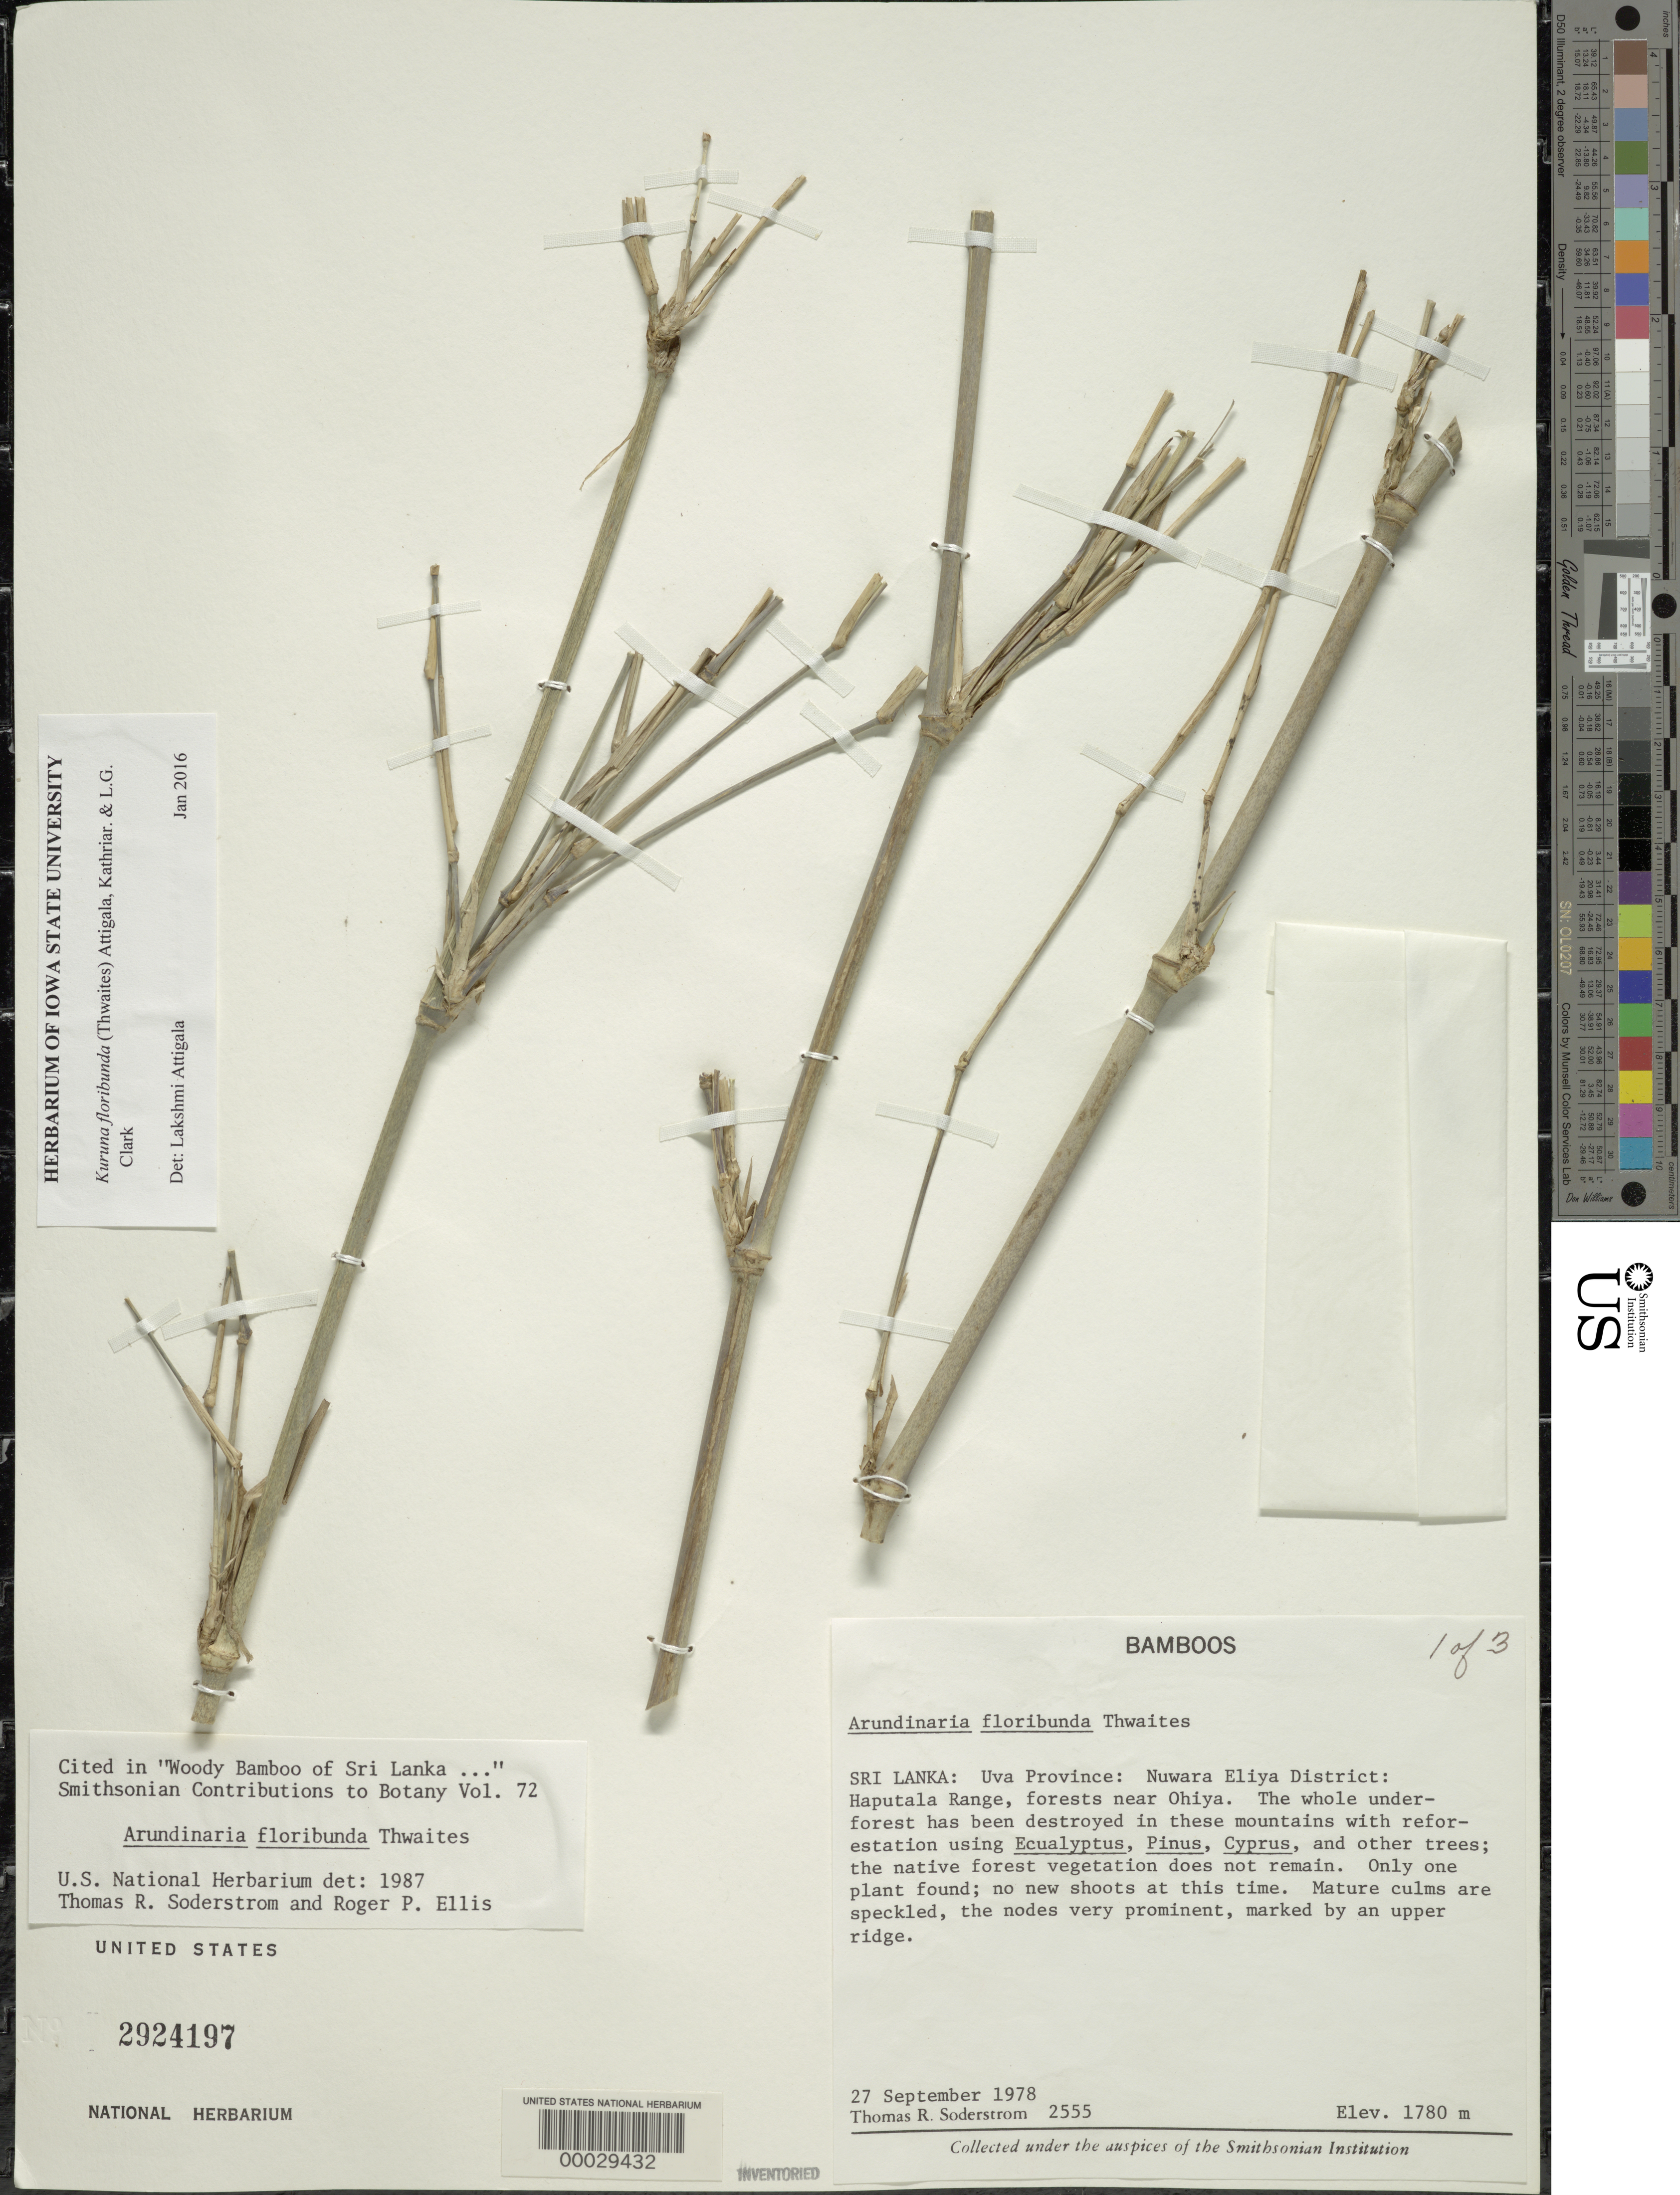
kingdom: Plantae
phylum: Tracheophyta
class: Liliopsida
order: Poales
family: Poaceae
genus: Kuruna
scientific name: Kuruna floribunda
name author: (Thwaites) Attigala et al.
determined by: Attigala, L.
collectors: T. R. Soderstrom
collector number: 2555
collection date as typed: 27 Sep 1978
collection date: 1978-09-27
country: Sri Lanka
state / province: Central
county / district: Nuwara Eliya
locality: Maputala range, ohiya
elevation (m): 1780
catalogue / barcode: US 2924197